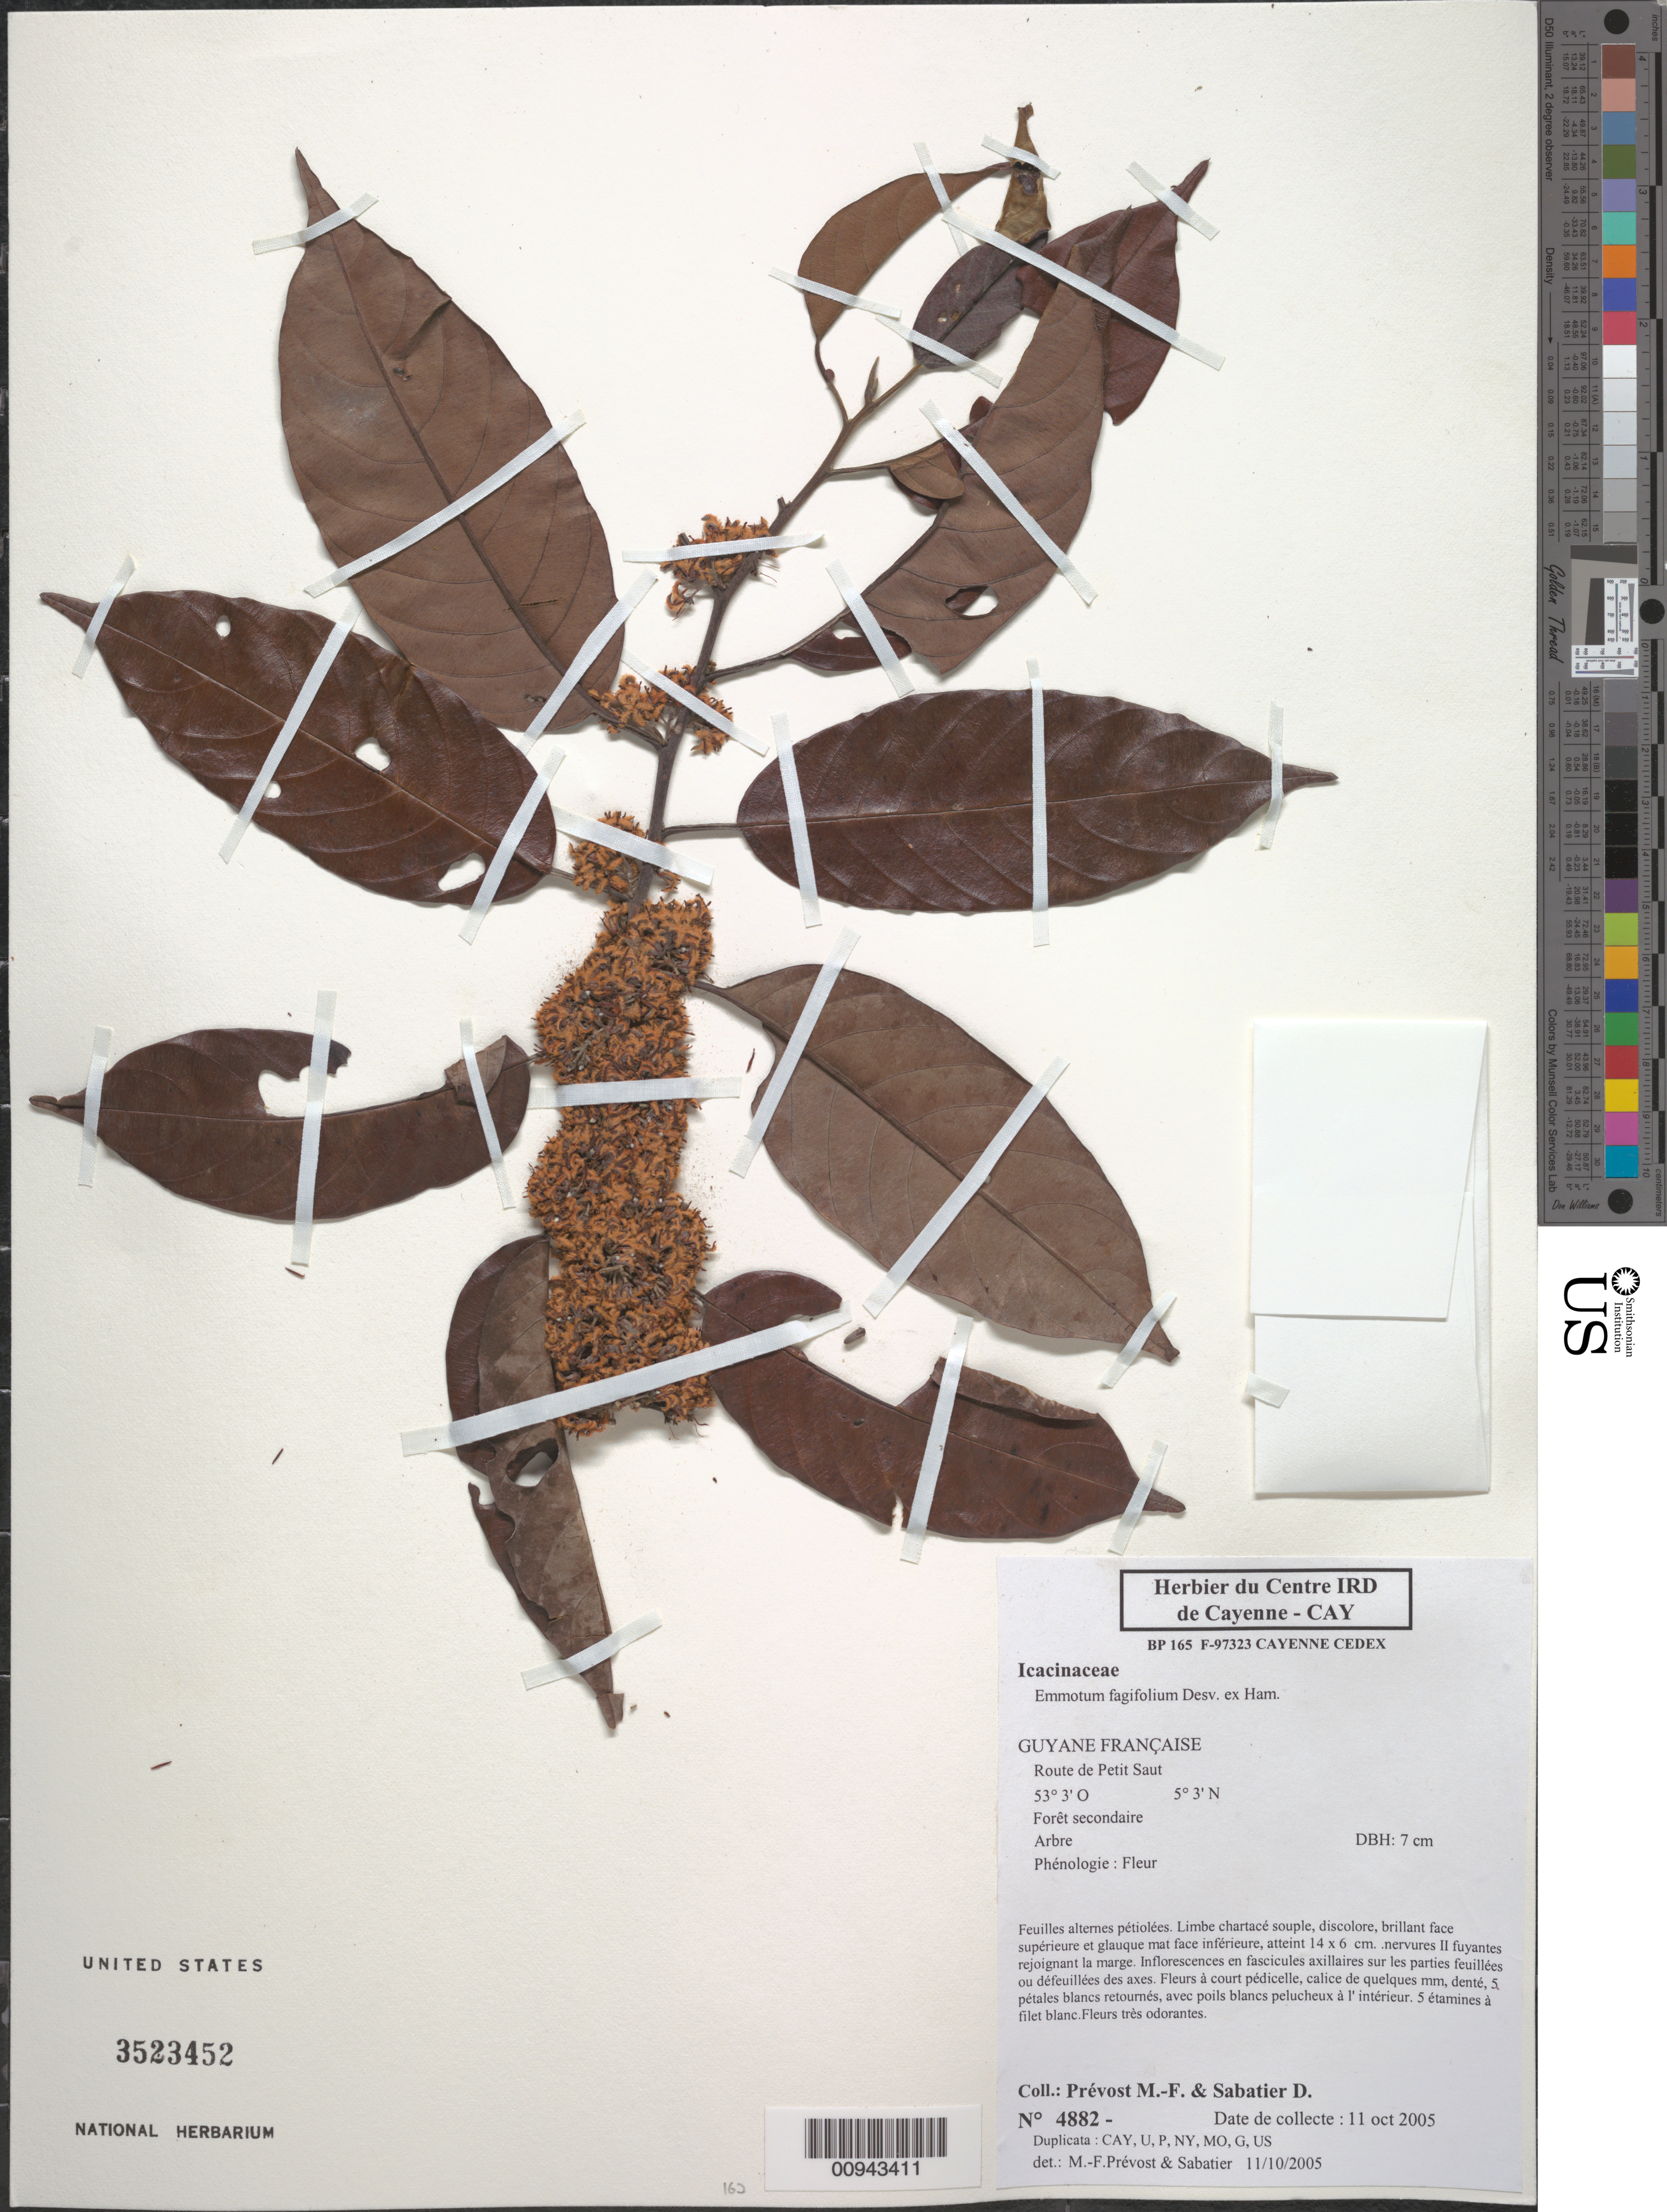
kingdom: Plantae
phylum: Tracheophyta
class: Magnoliopsida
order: Metteniusales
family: Metteniusaceae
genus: Emmotum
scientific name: Emmotum fagifolium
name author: Desv. ex Ham.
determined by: Prévost, M.-F.; Sabatier, D.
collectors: M.-F. Prévost & D. Sabatier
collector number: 4882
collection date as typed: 11-Oct-05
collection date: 2005-10-11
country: French Guiana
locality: Route de Petit Saut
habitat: Foret secondaire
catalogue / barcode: US 3523452